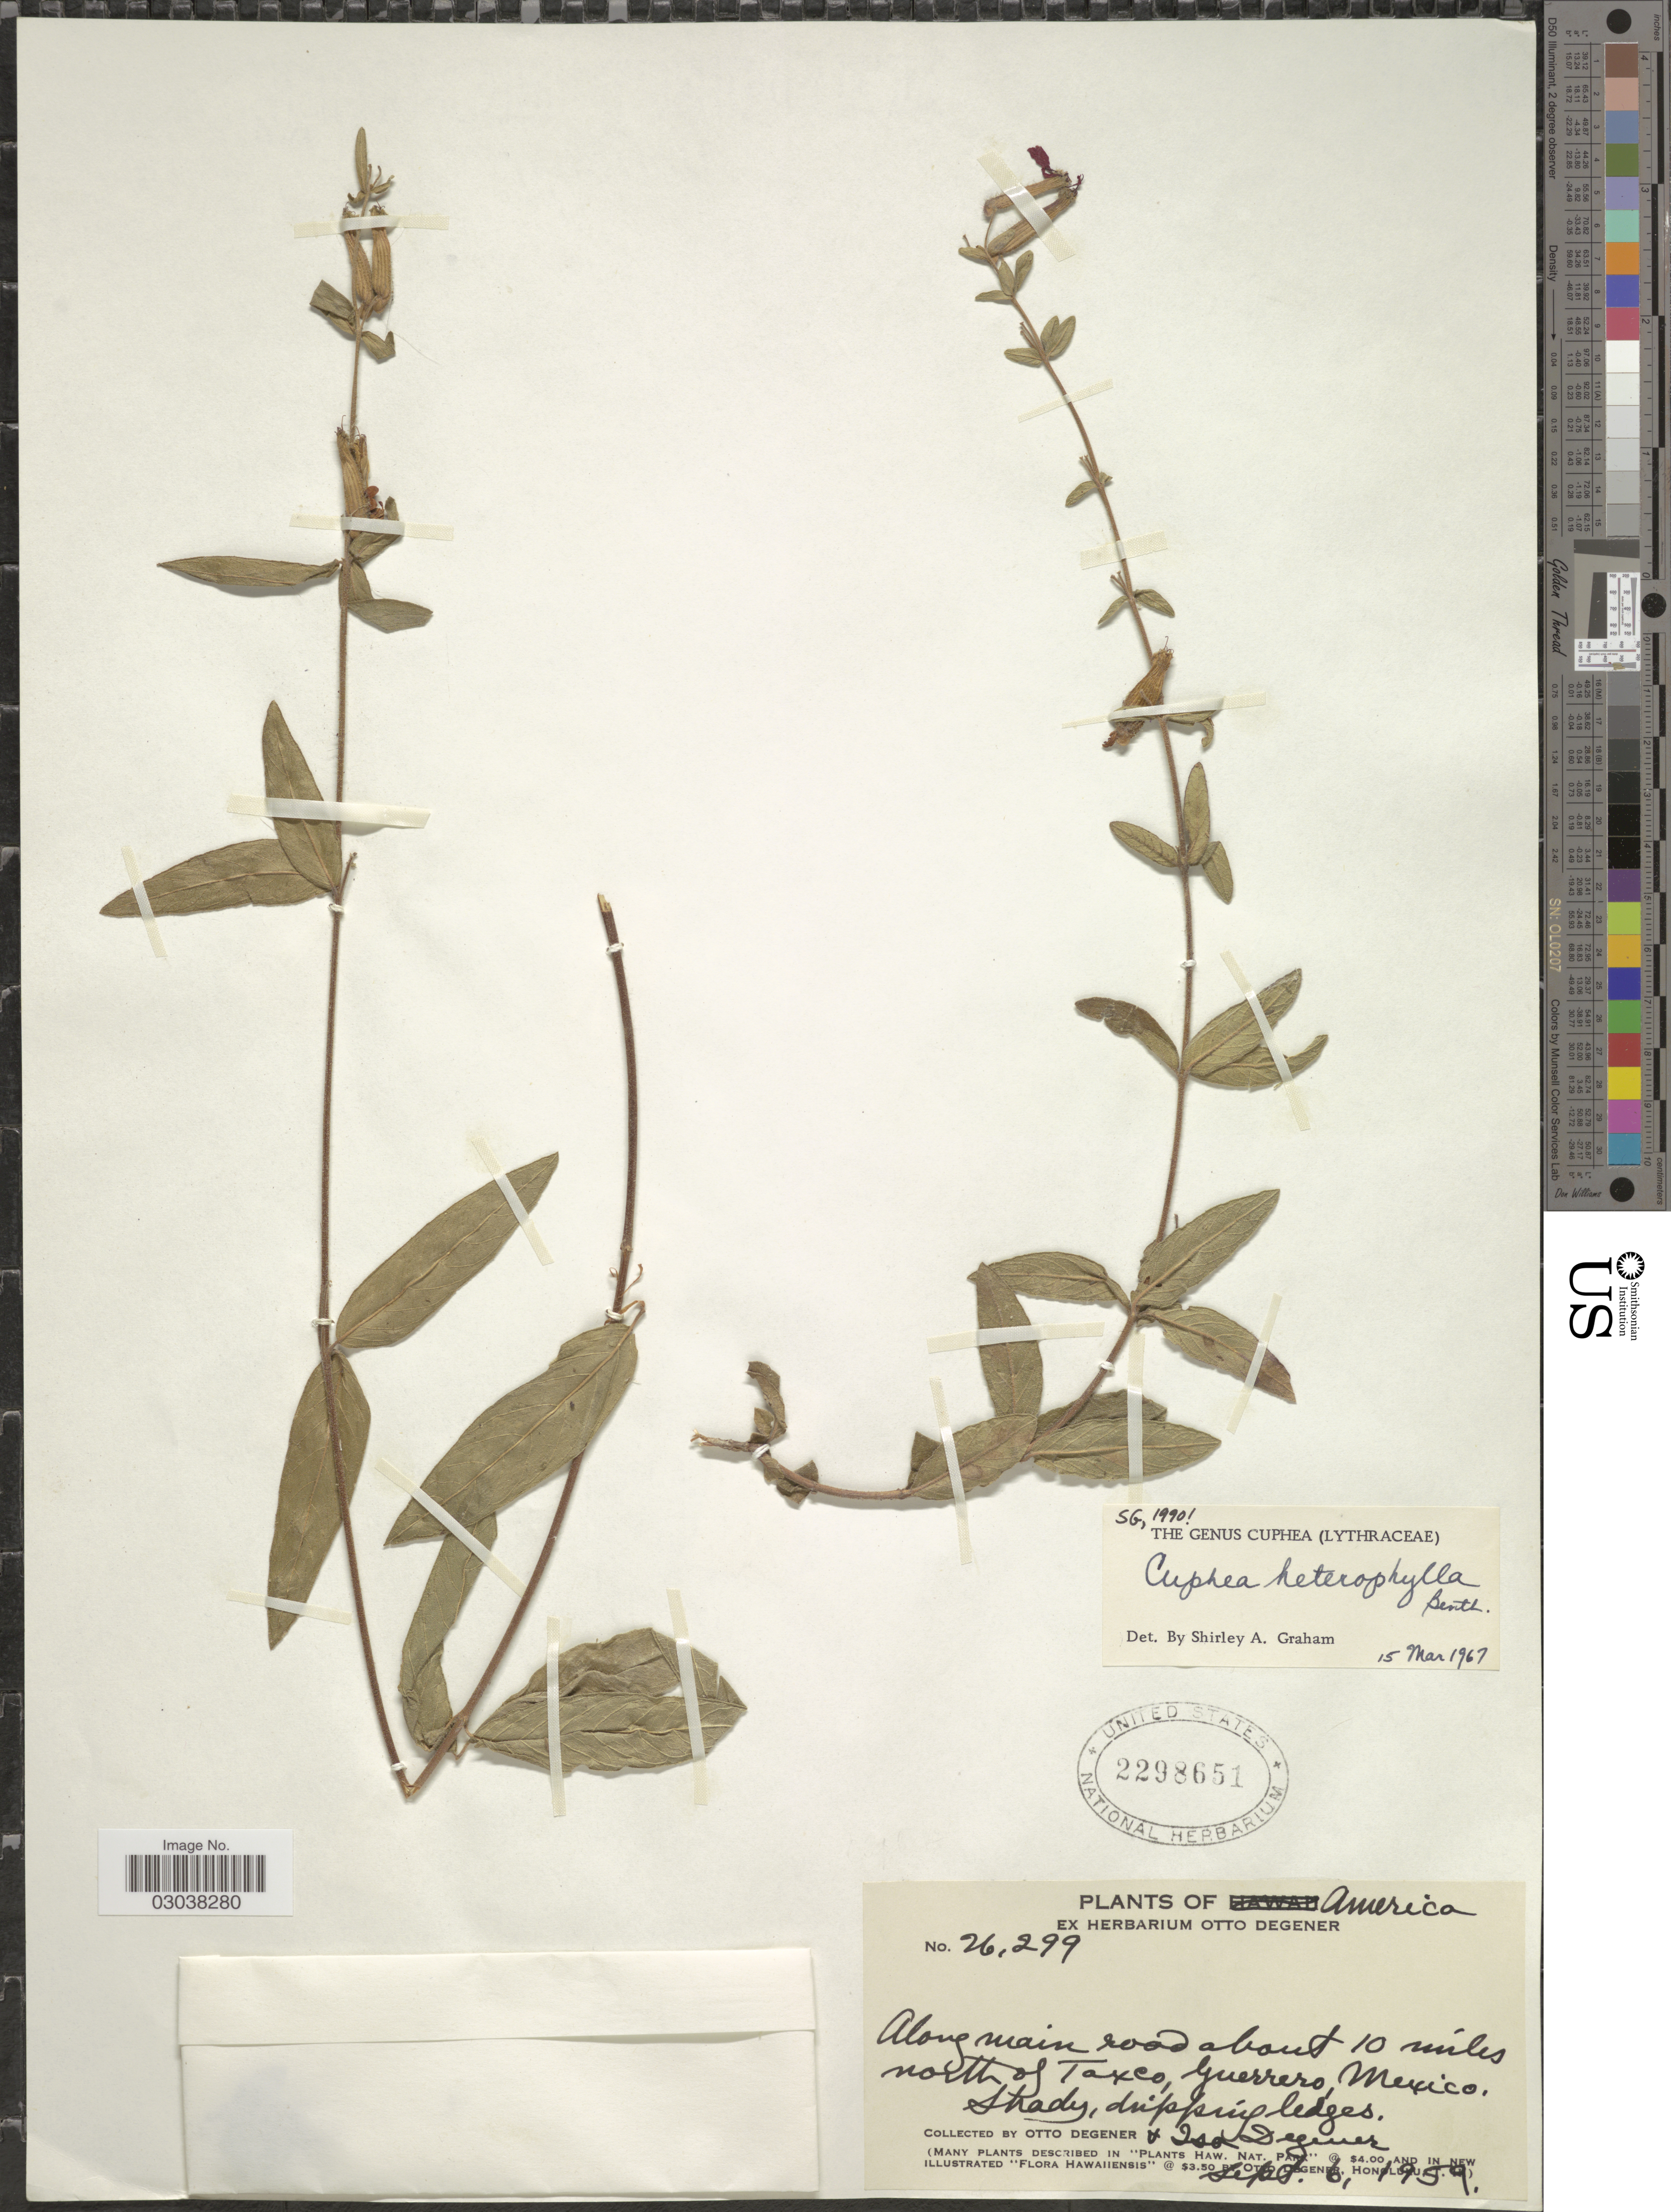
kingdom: Plantae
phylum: Tracheophyta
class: Magnoliopsida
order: Myrtales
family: Lythraceae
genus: Cuphea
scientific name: Cuphea heterophylla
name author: Benth.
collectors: O. Degener & I. Degener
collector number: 26299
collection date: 1959-09-06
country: Mexico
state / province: Guerrero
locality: Along main road about 10 miles north of Taxco.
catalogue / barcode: US 2298651